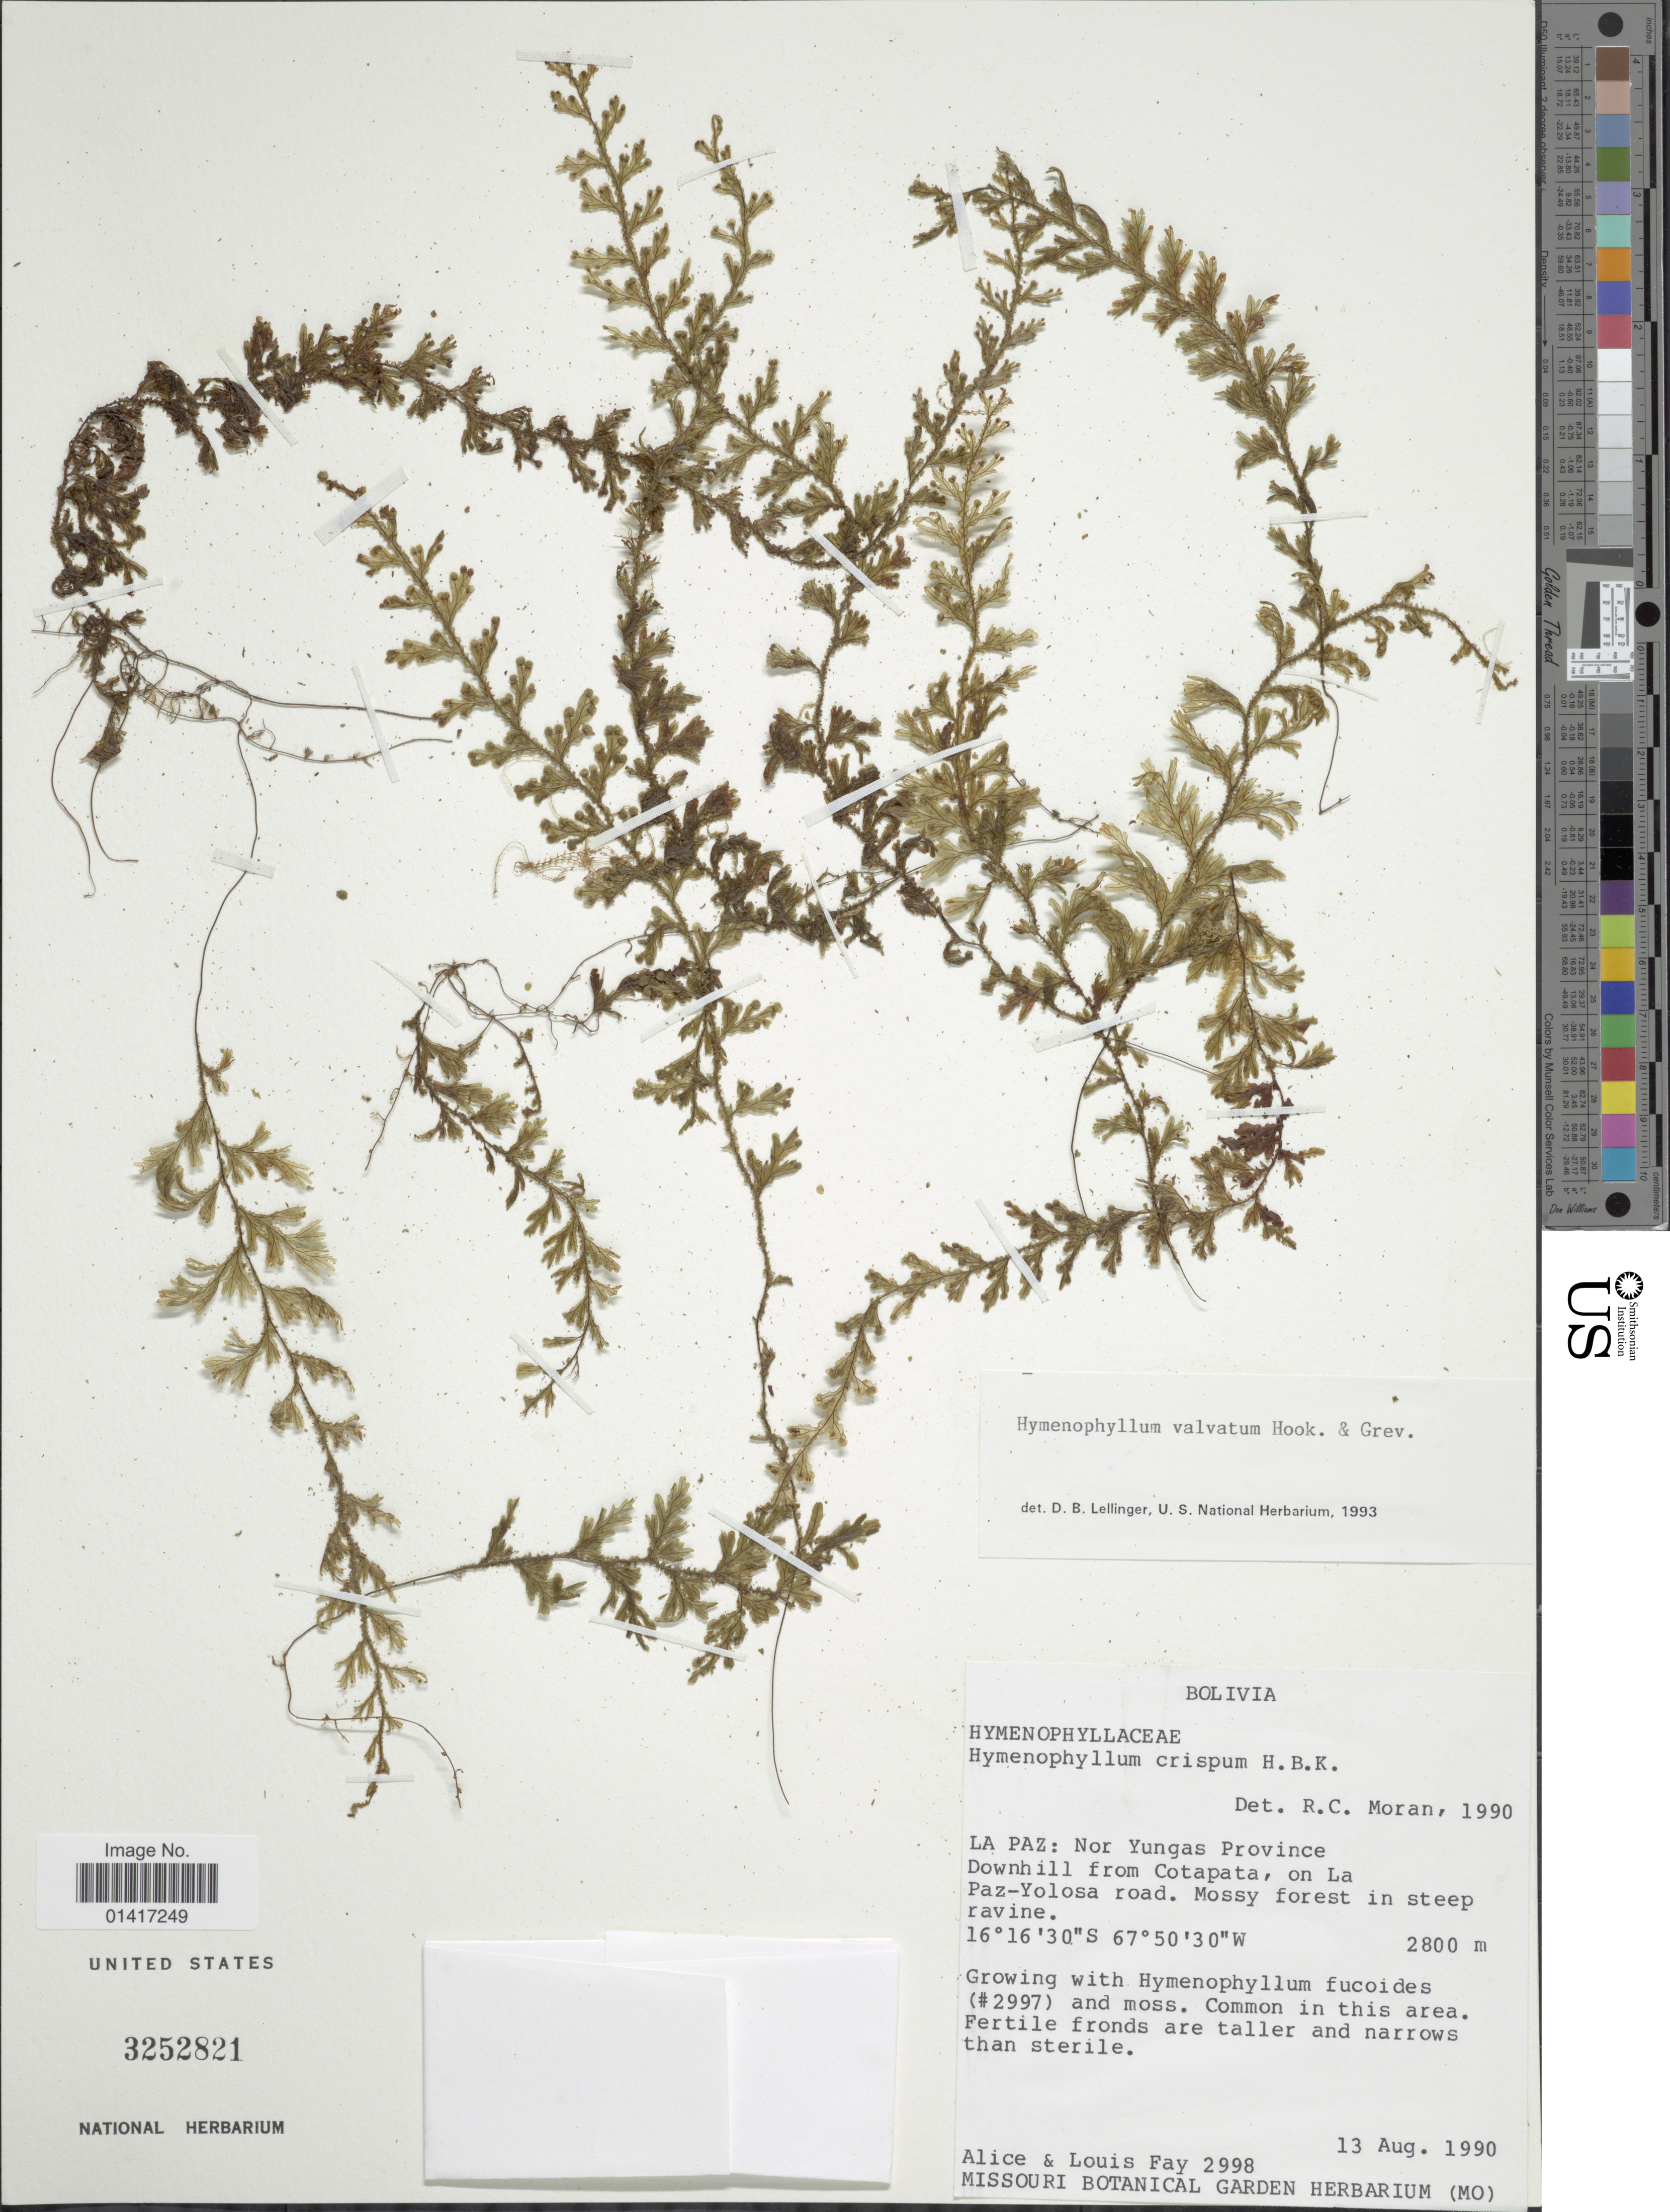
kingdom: Plantae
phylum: Tracheophyta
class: Polypodiopsida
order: Hymenophyllales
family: Hymenophyllaceae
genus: Hymenophyllum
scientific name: Hymenophyllum valvatum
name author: Hook. & Grev.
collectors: A. Fay & L. Fay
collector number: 2998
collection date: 1990-08-13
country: Bolivia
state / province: La Paz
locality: Nor Yunhgas Province Downhill from Cotapata, on La Paz-Yolosa road. Mossy forest in steep ravine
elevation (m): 2800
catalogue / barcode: US 3252821